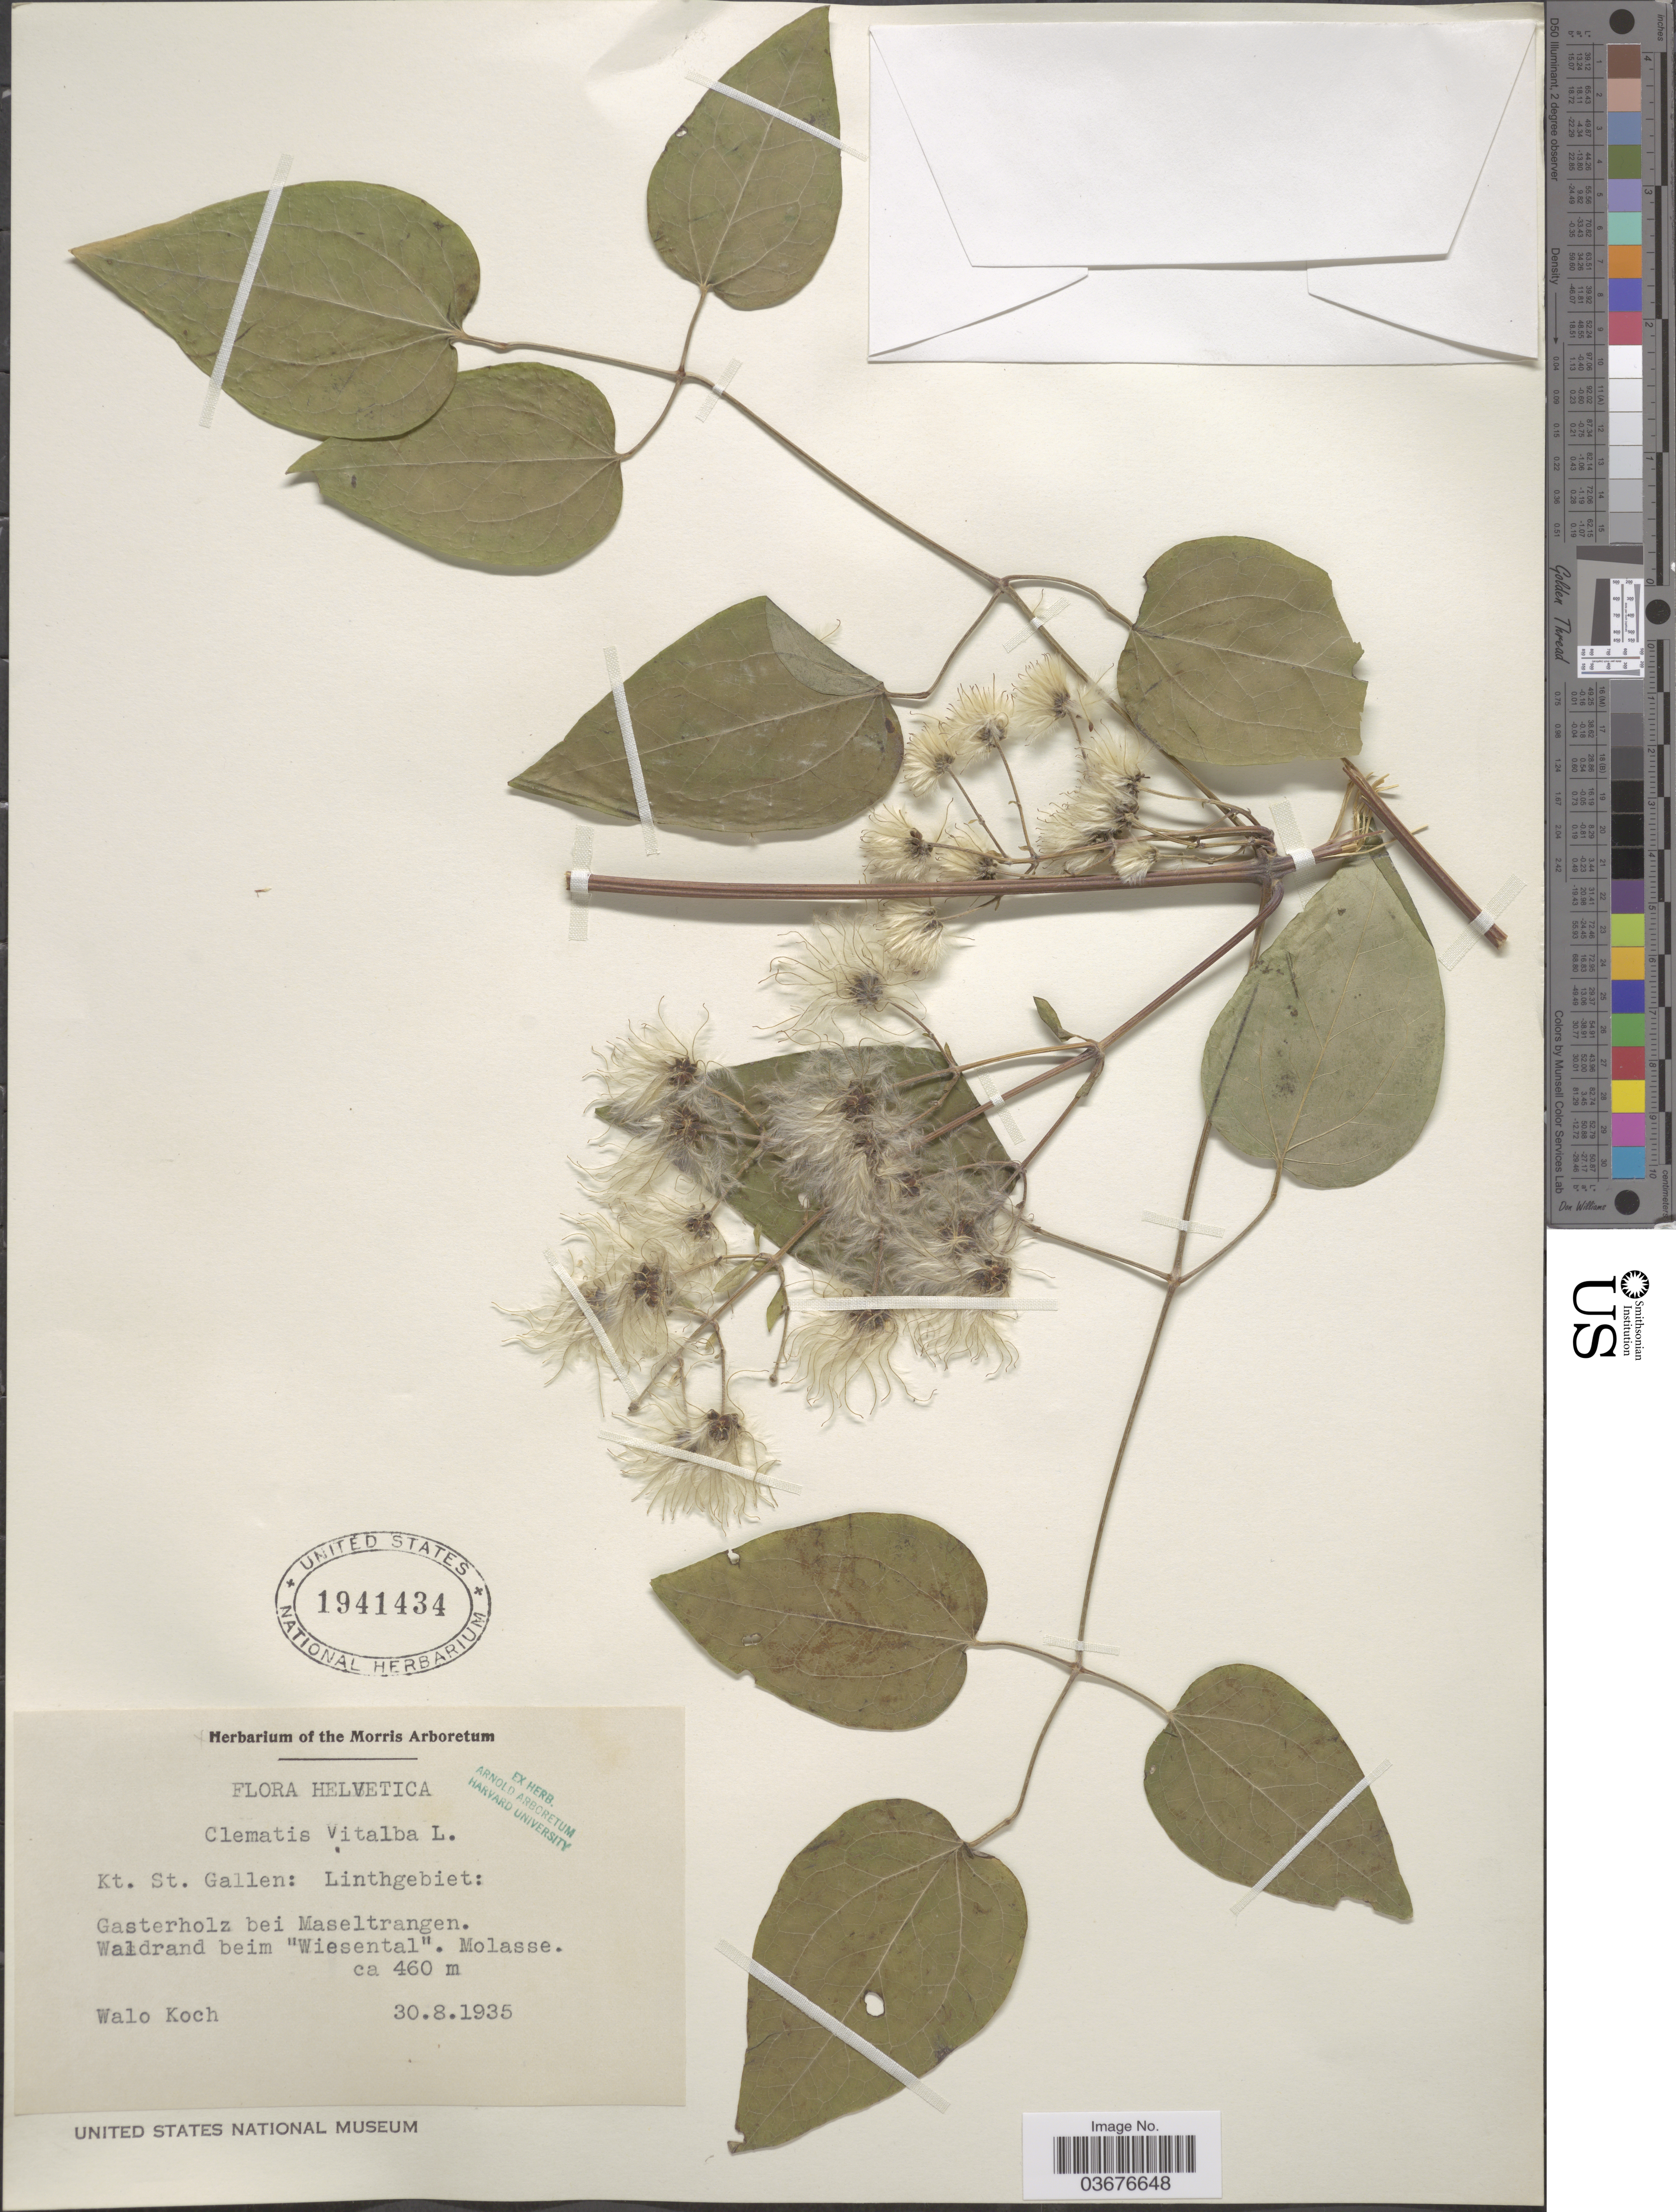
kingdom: Plantae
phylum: Tracheophyta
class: Magnoliopsida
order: Ranunculales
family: Ranunculaceae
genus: Clematis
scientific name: Clematis vitalba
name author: L.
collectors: W. Koch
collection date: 1935-08-30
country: Switzerland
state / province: St. Gallen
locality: Helvetica, Kt. St. Gallen: Linthgebiet: Gasterholz bei Maseltrangen. Waldrand beim "Wiesental". Molasse.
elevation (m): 460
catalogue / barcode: US 1941434